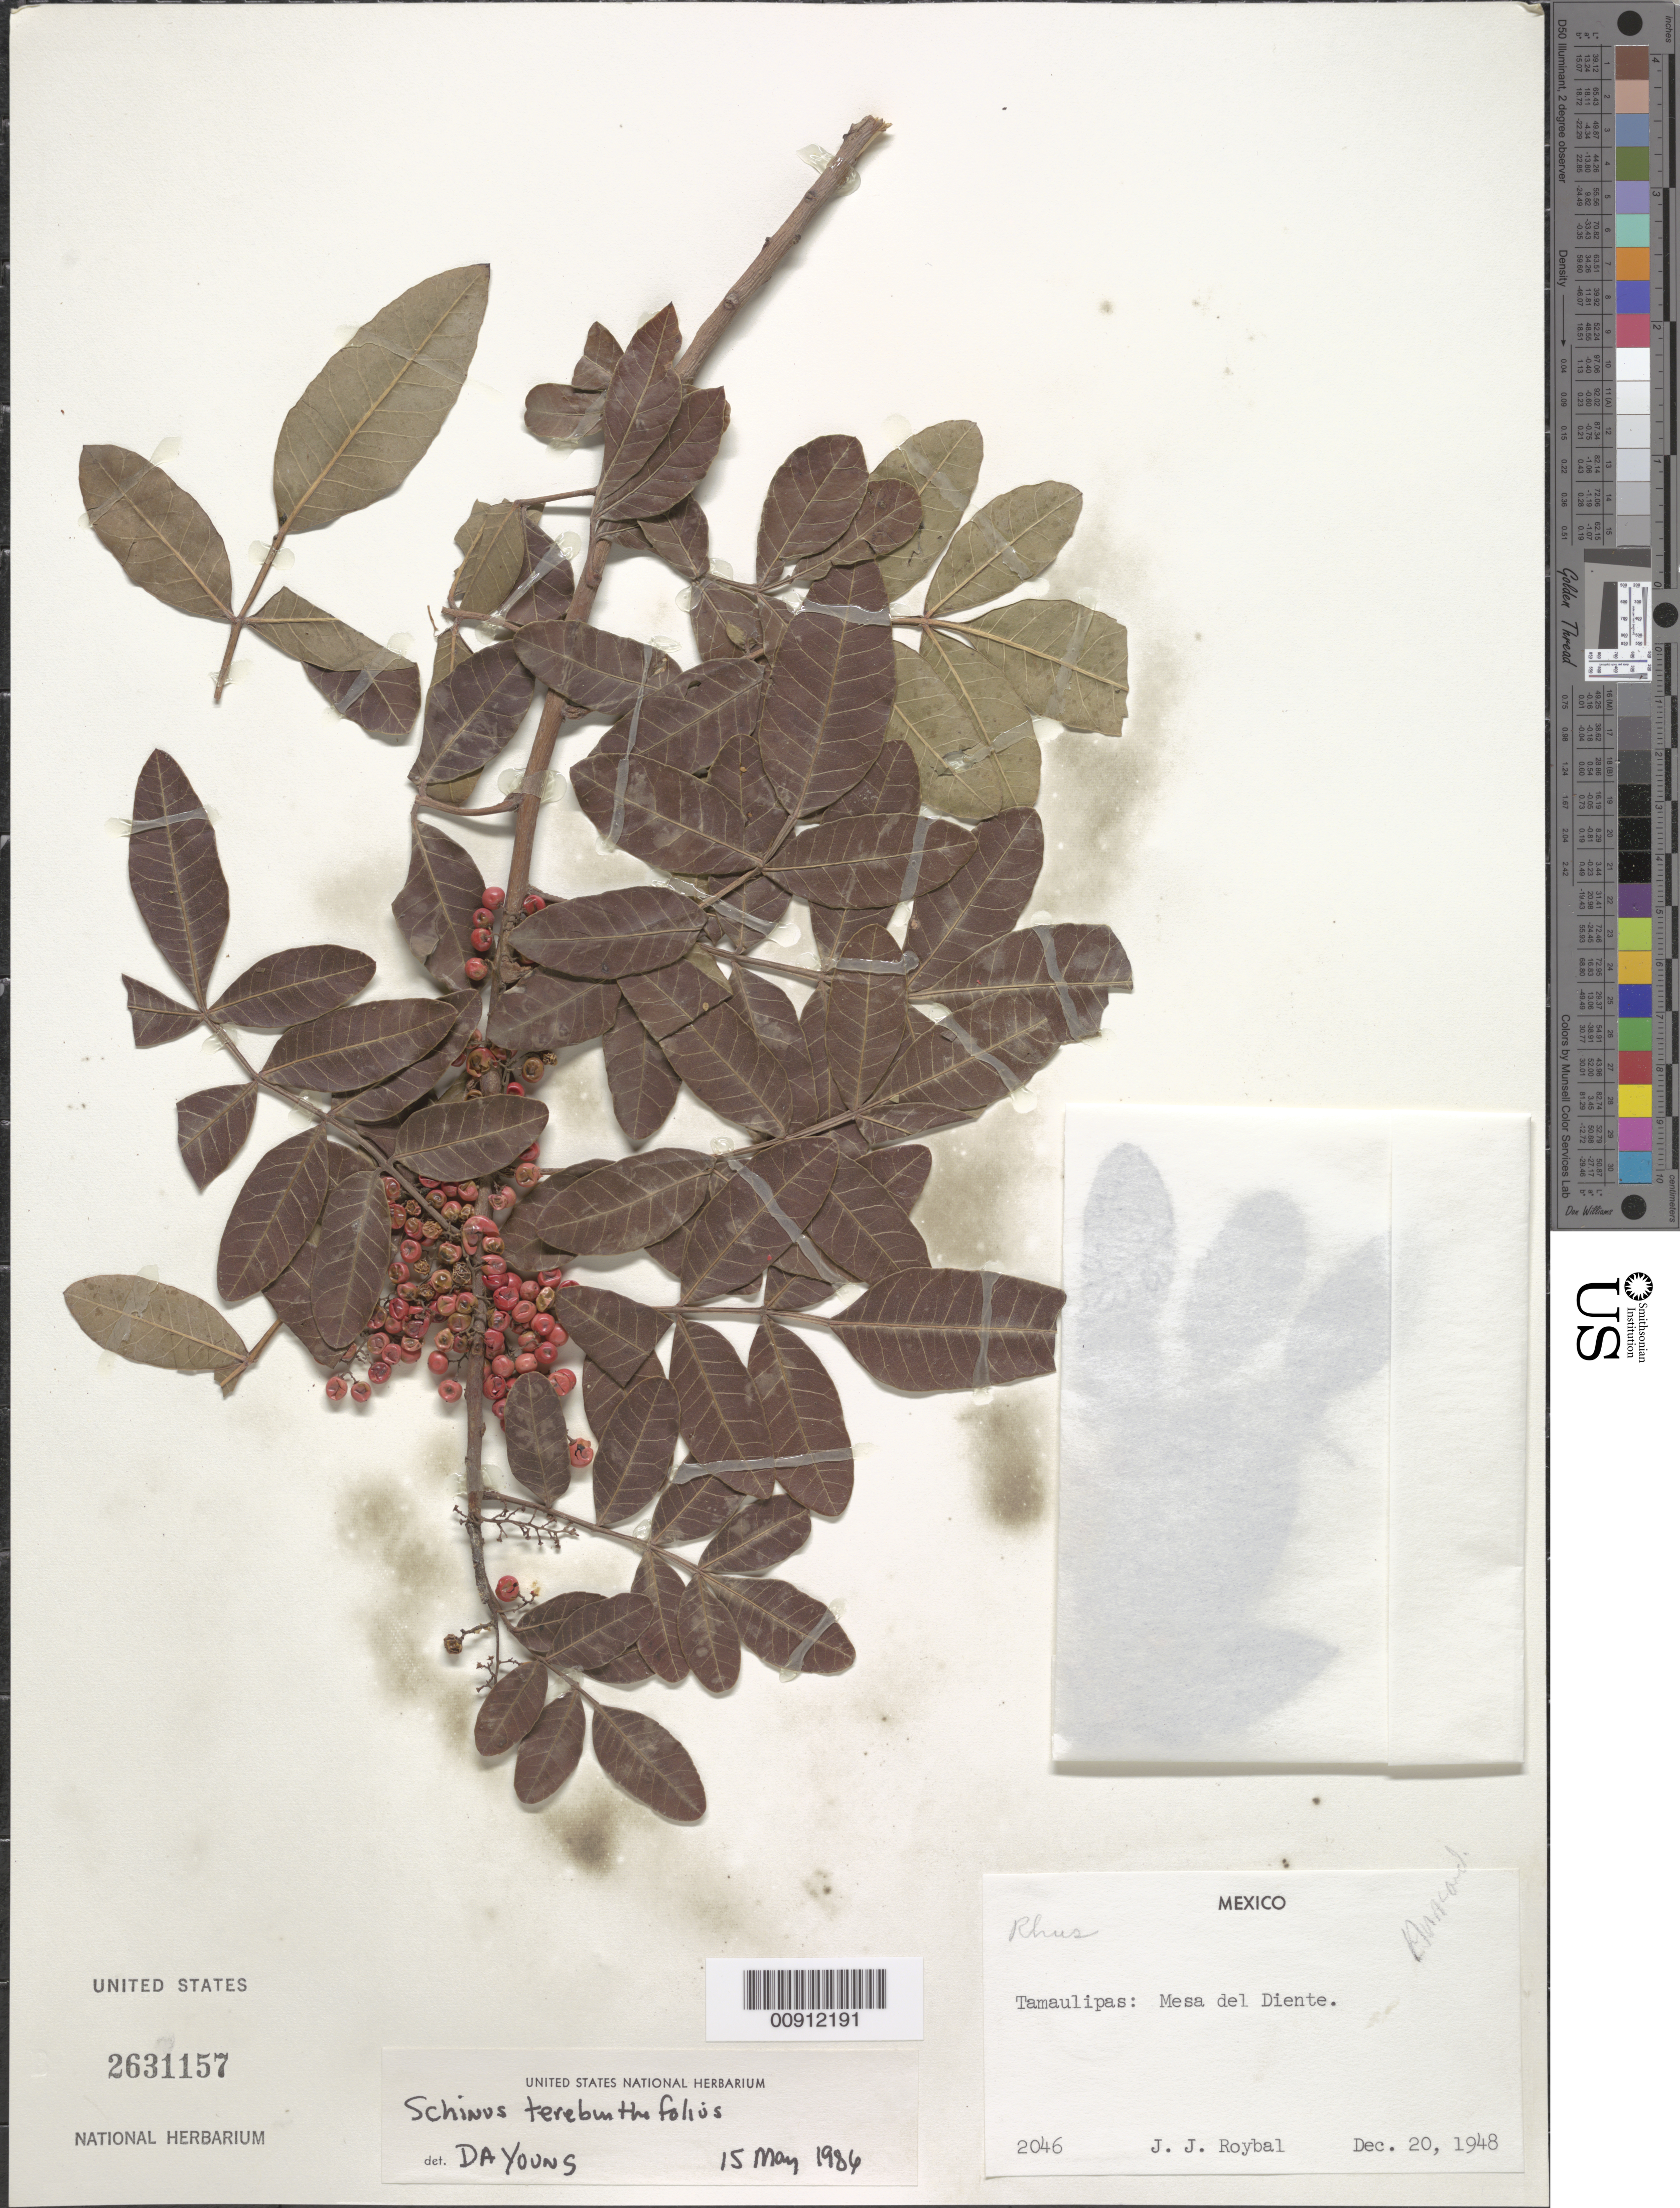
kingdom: Plantae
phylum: Tracheophyta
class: Magnoliopsida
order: Sapindales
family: Anacardiaceae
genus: Schinus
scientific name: Schinus terebinthifolia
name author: Raddi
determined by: Mitchell, John D.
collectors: J. J. Roybal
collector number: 2046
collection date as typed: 20 Dec 1948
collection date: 1948-12-20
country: Mexico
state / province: Tamaulipas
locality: Tamaulipas: Mesa del Diente.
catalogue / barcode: US 2631157